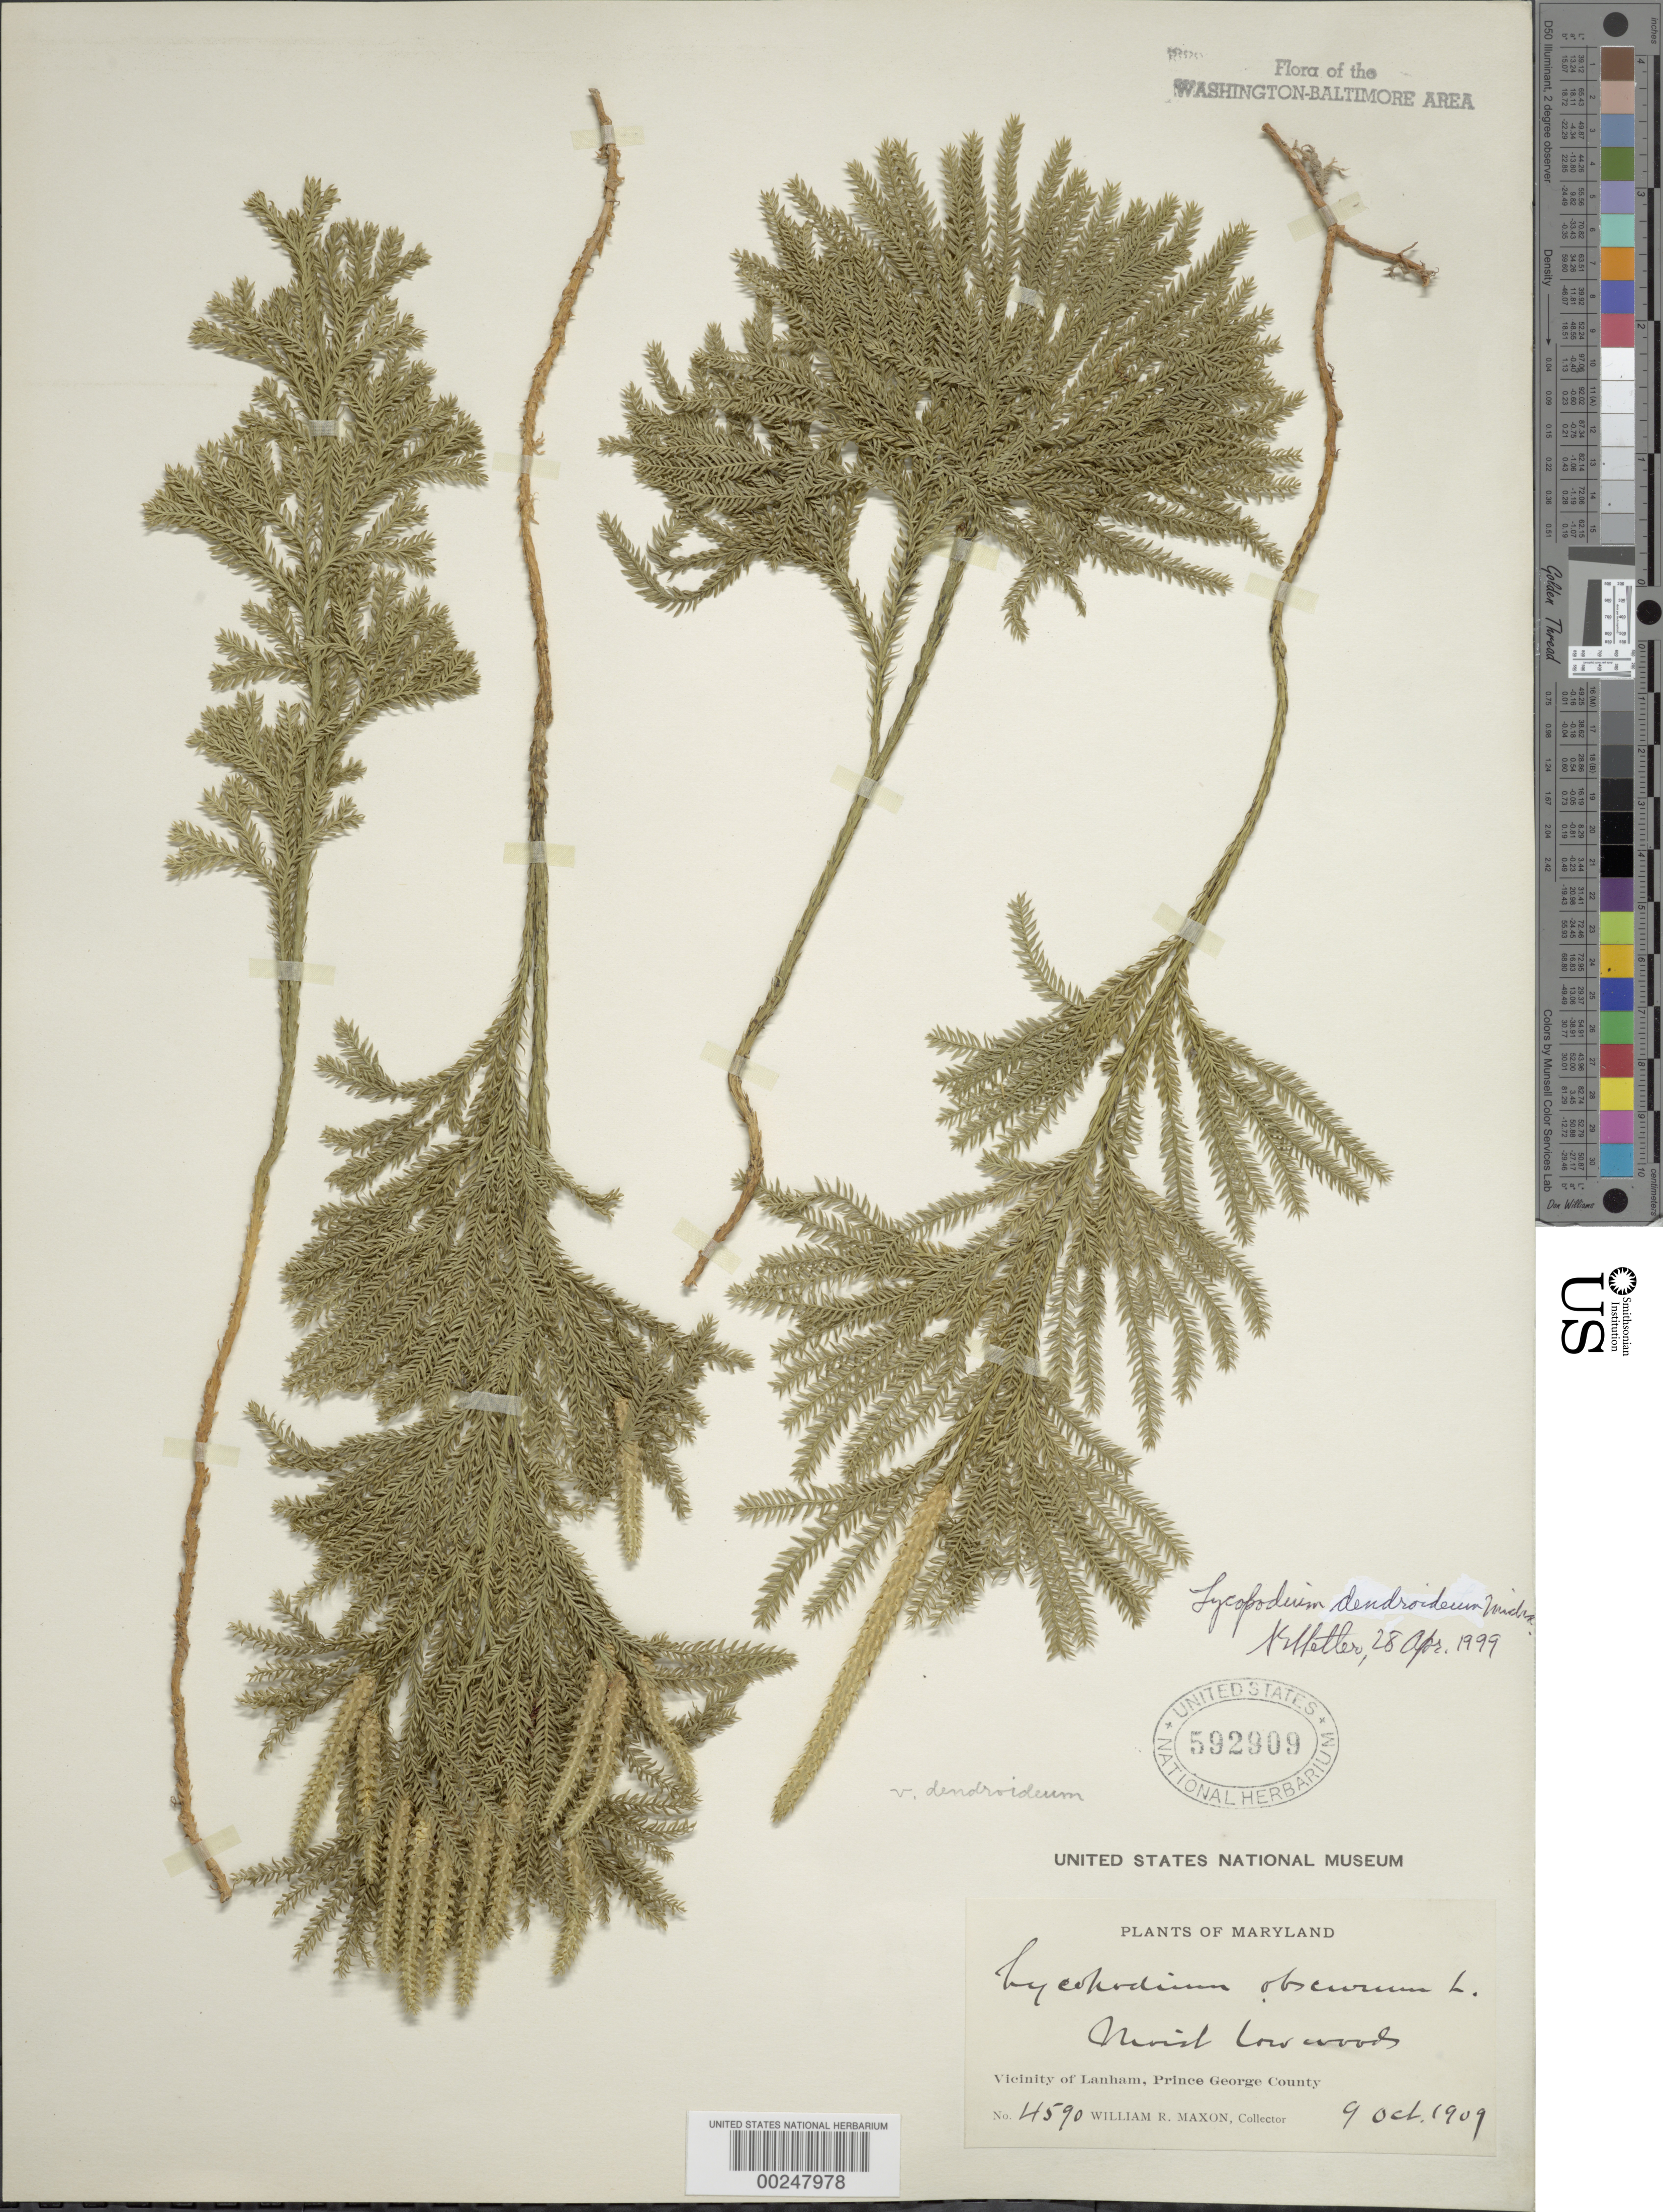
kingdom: Plantae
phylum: Tracheophyta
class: Lycopodiopsida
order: Lycopodiales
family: Lycopodiaceae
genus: Dendrolycopodium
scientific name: Dendrolycopodium dendroideum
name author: (Michx.) A. Haines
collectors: W. R. Maxon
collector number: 4590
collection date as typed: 09 Oct 1909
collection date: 1909-10-09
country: United States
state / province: Maryland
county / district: Prince George's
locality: Lanham vicinity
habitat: Moist low woods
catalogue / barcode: US 592909